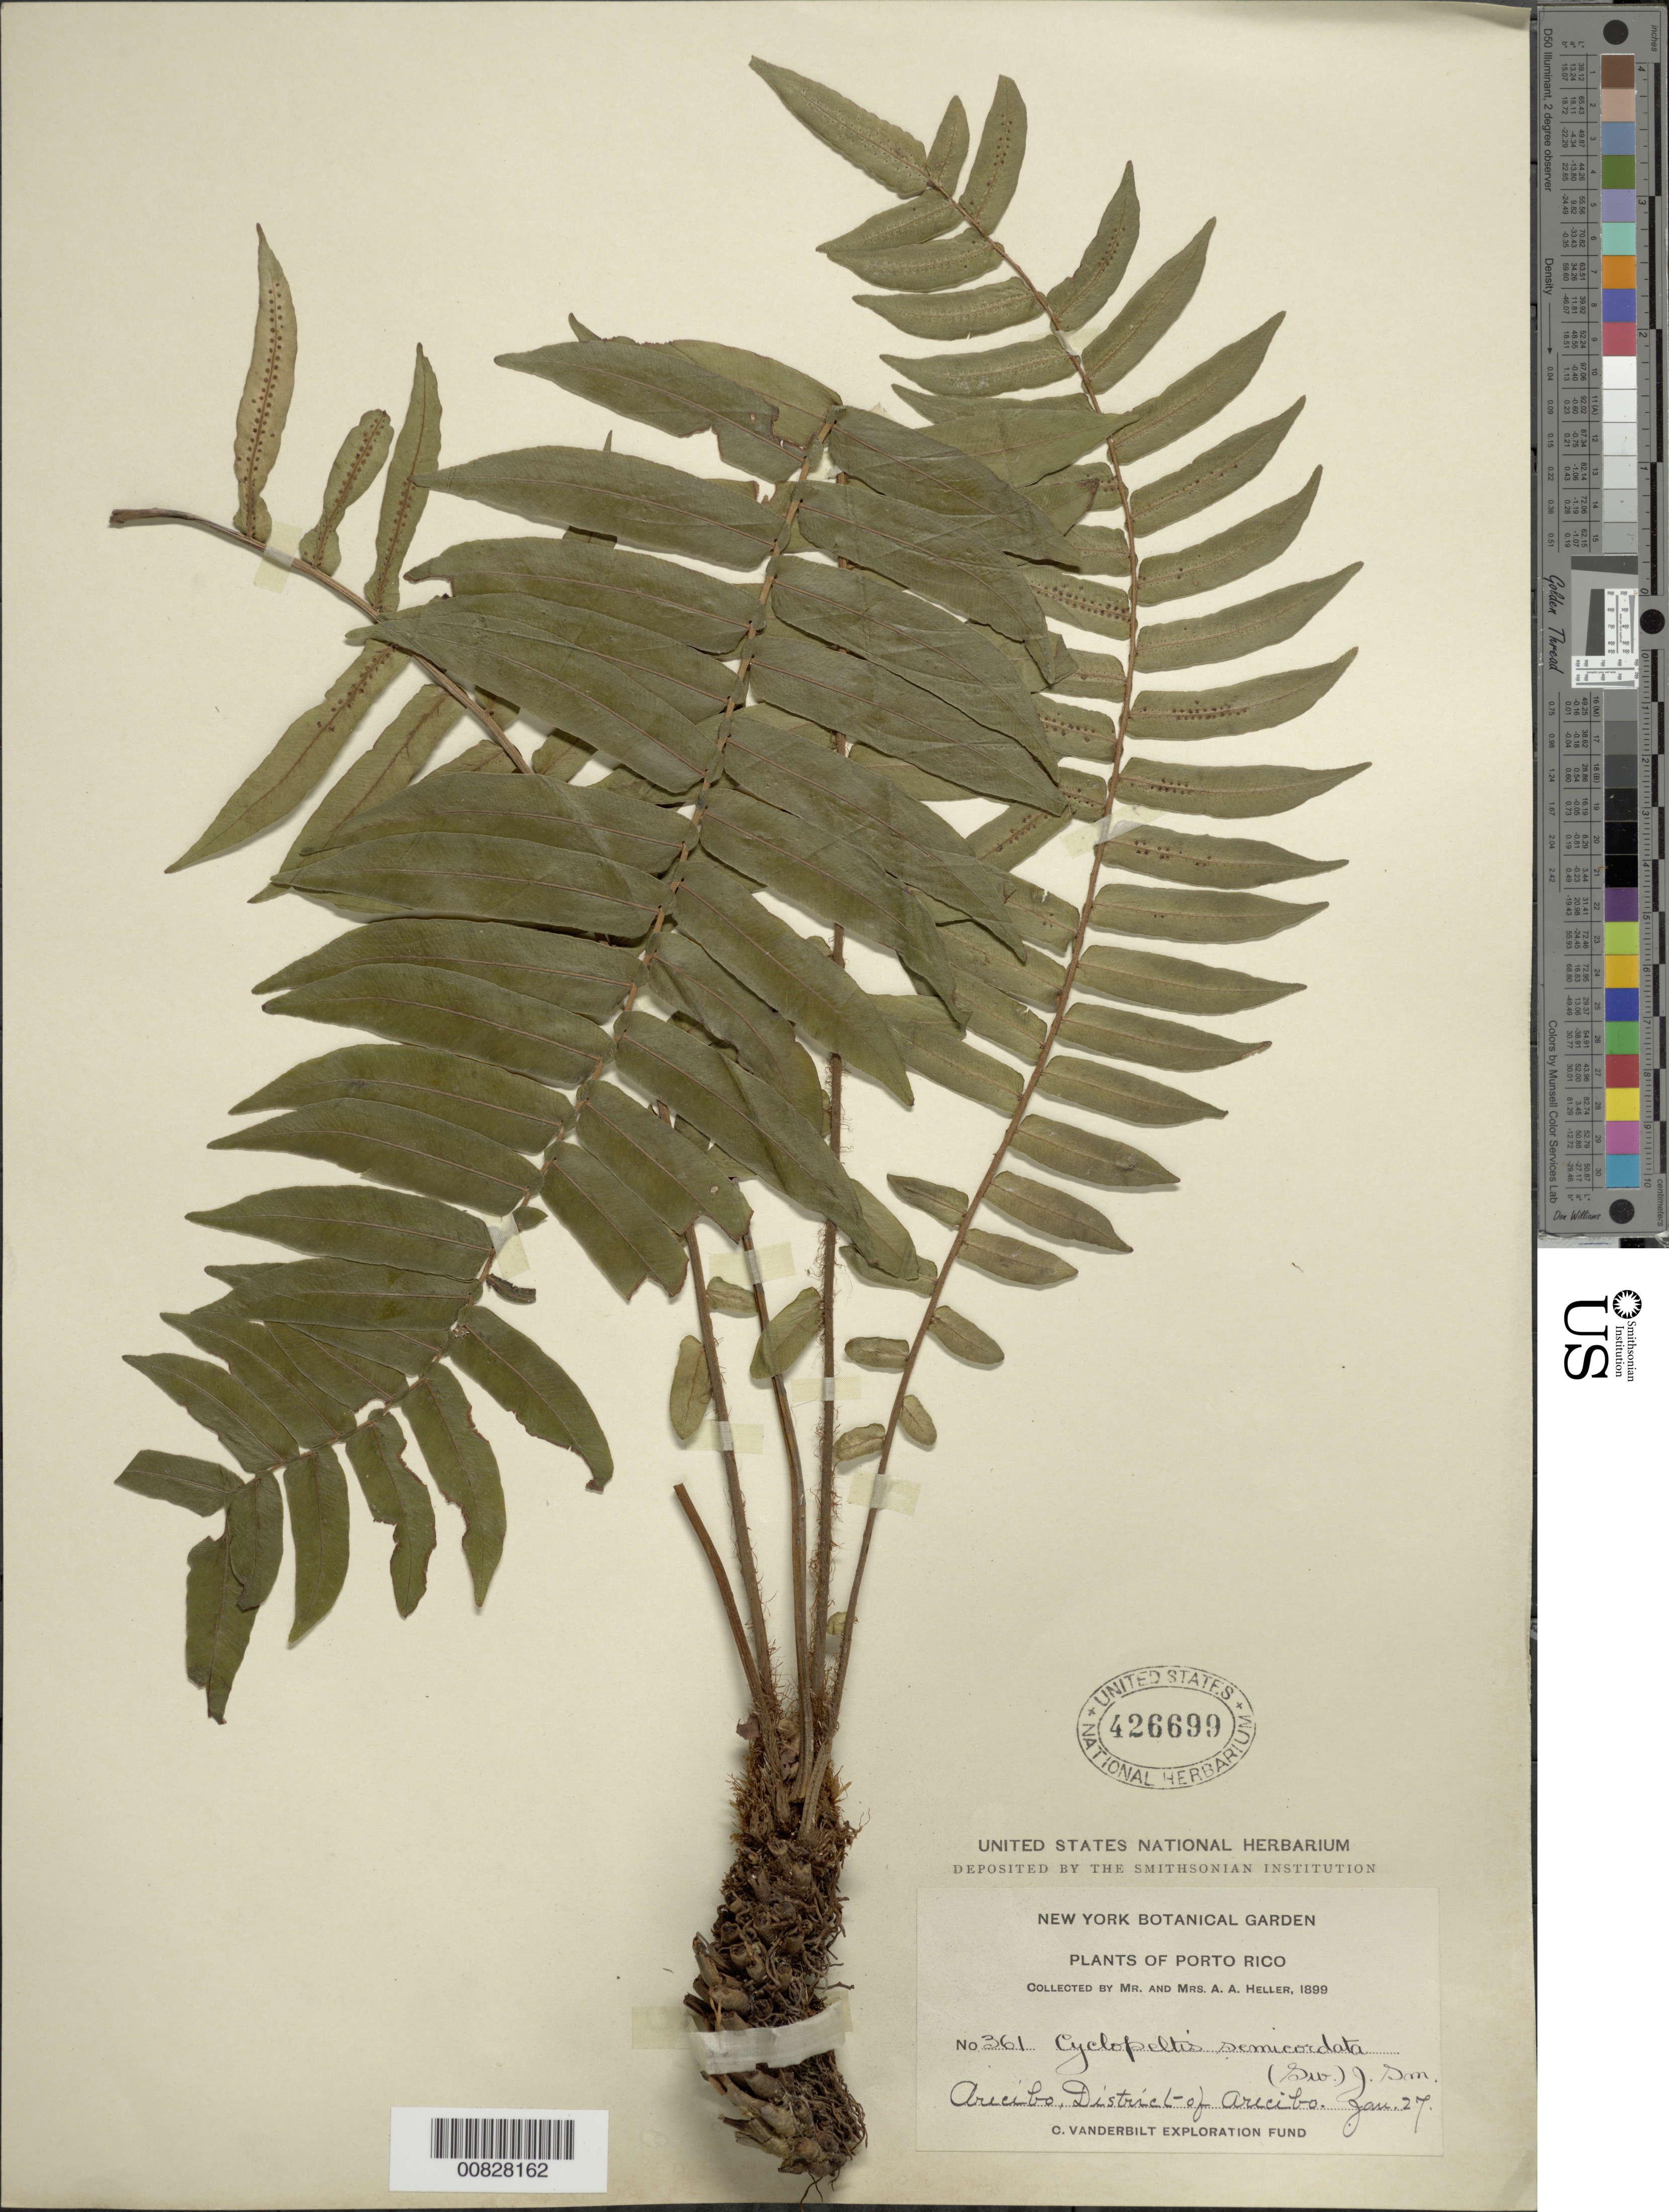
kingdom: Plantae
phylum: Tracheophyta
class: Polypodiopsida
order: Polypodiales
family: Lomariopsidaceae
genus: Cyclopeltis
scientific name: Cyclopeltis semicordata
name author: (Sw.) J. Sm.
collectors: A. A. Heller & E. G. Heller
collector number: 361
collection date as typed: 27 Jan 1899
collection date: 1899-01-27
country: Puerto Rico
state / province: Arecibo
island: Puerto Rico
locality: Arecibo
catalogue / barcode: US 426699